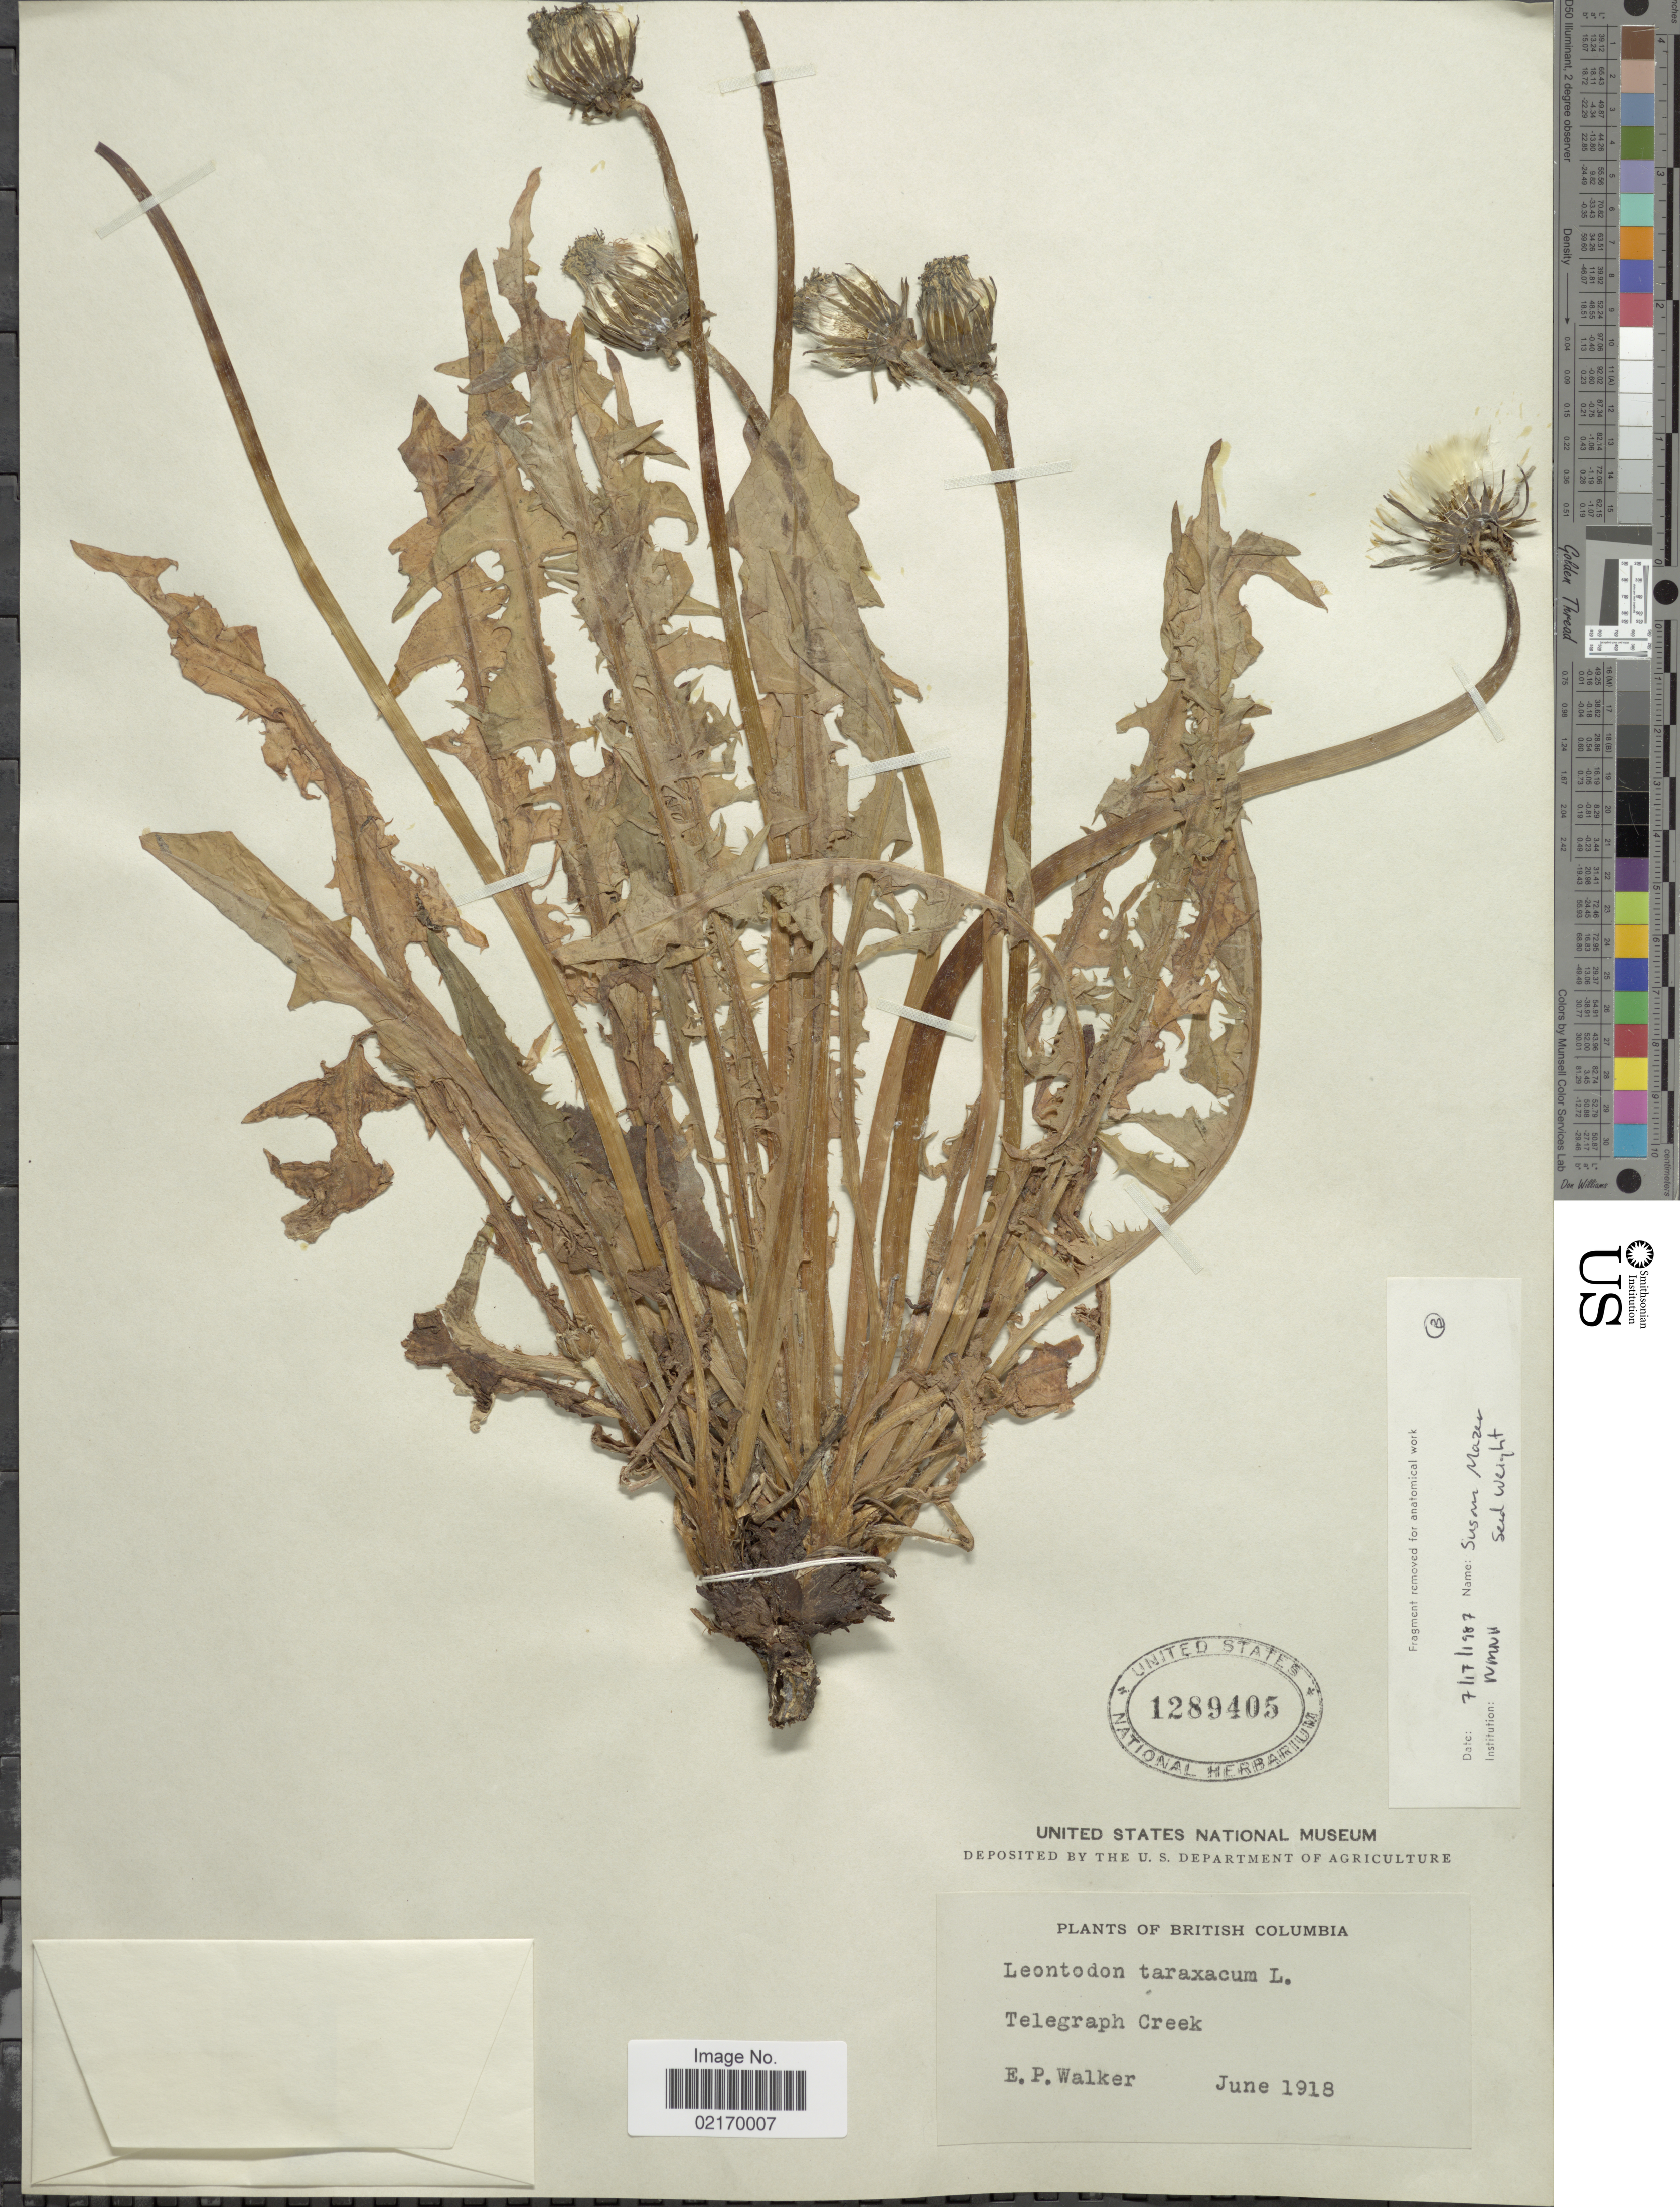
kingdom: Plantae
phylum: Tracheophyta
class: Magnoliopsida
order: Asterales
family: Asteraceae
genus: Taraxacum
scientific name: Taraxacum officinale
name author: G.H. Weber ex F.H. Wigg.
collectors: E. P. Walker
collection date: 1918-06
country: Canada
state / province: British Columbia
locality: Telegraph Creek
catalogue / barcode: US 1289405